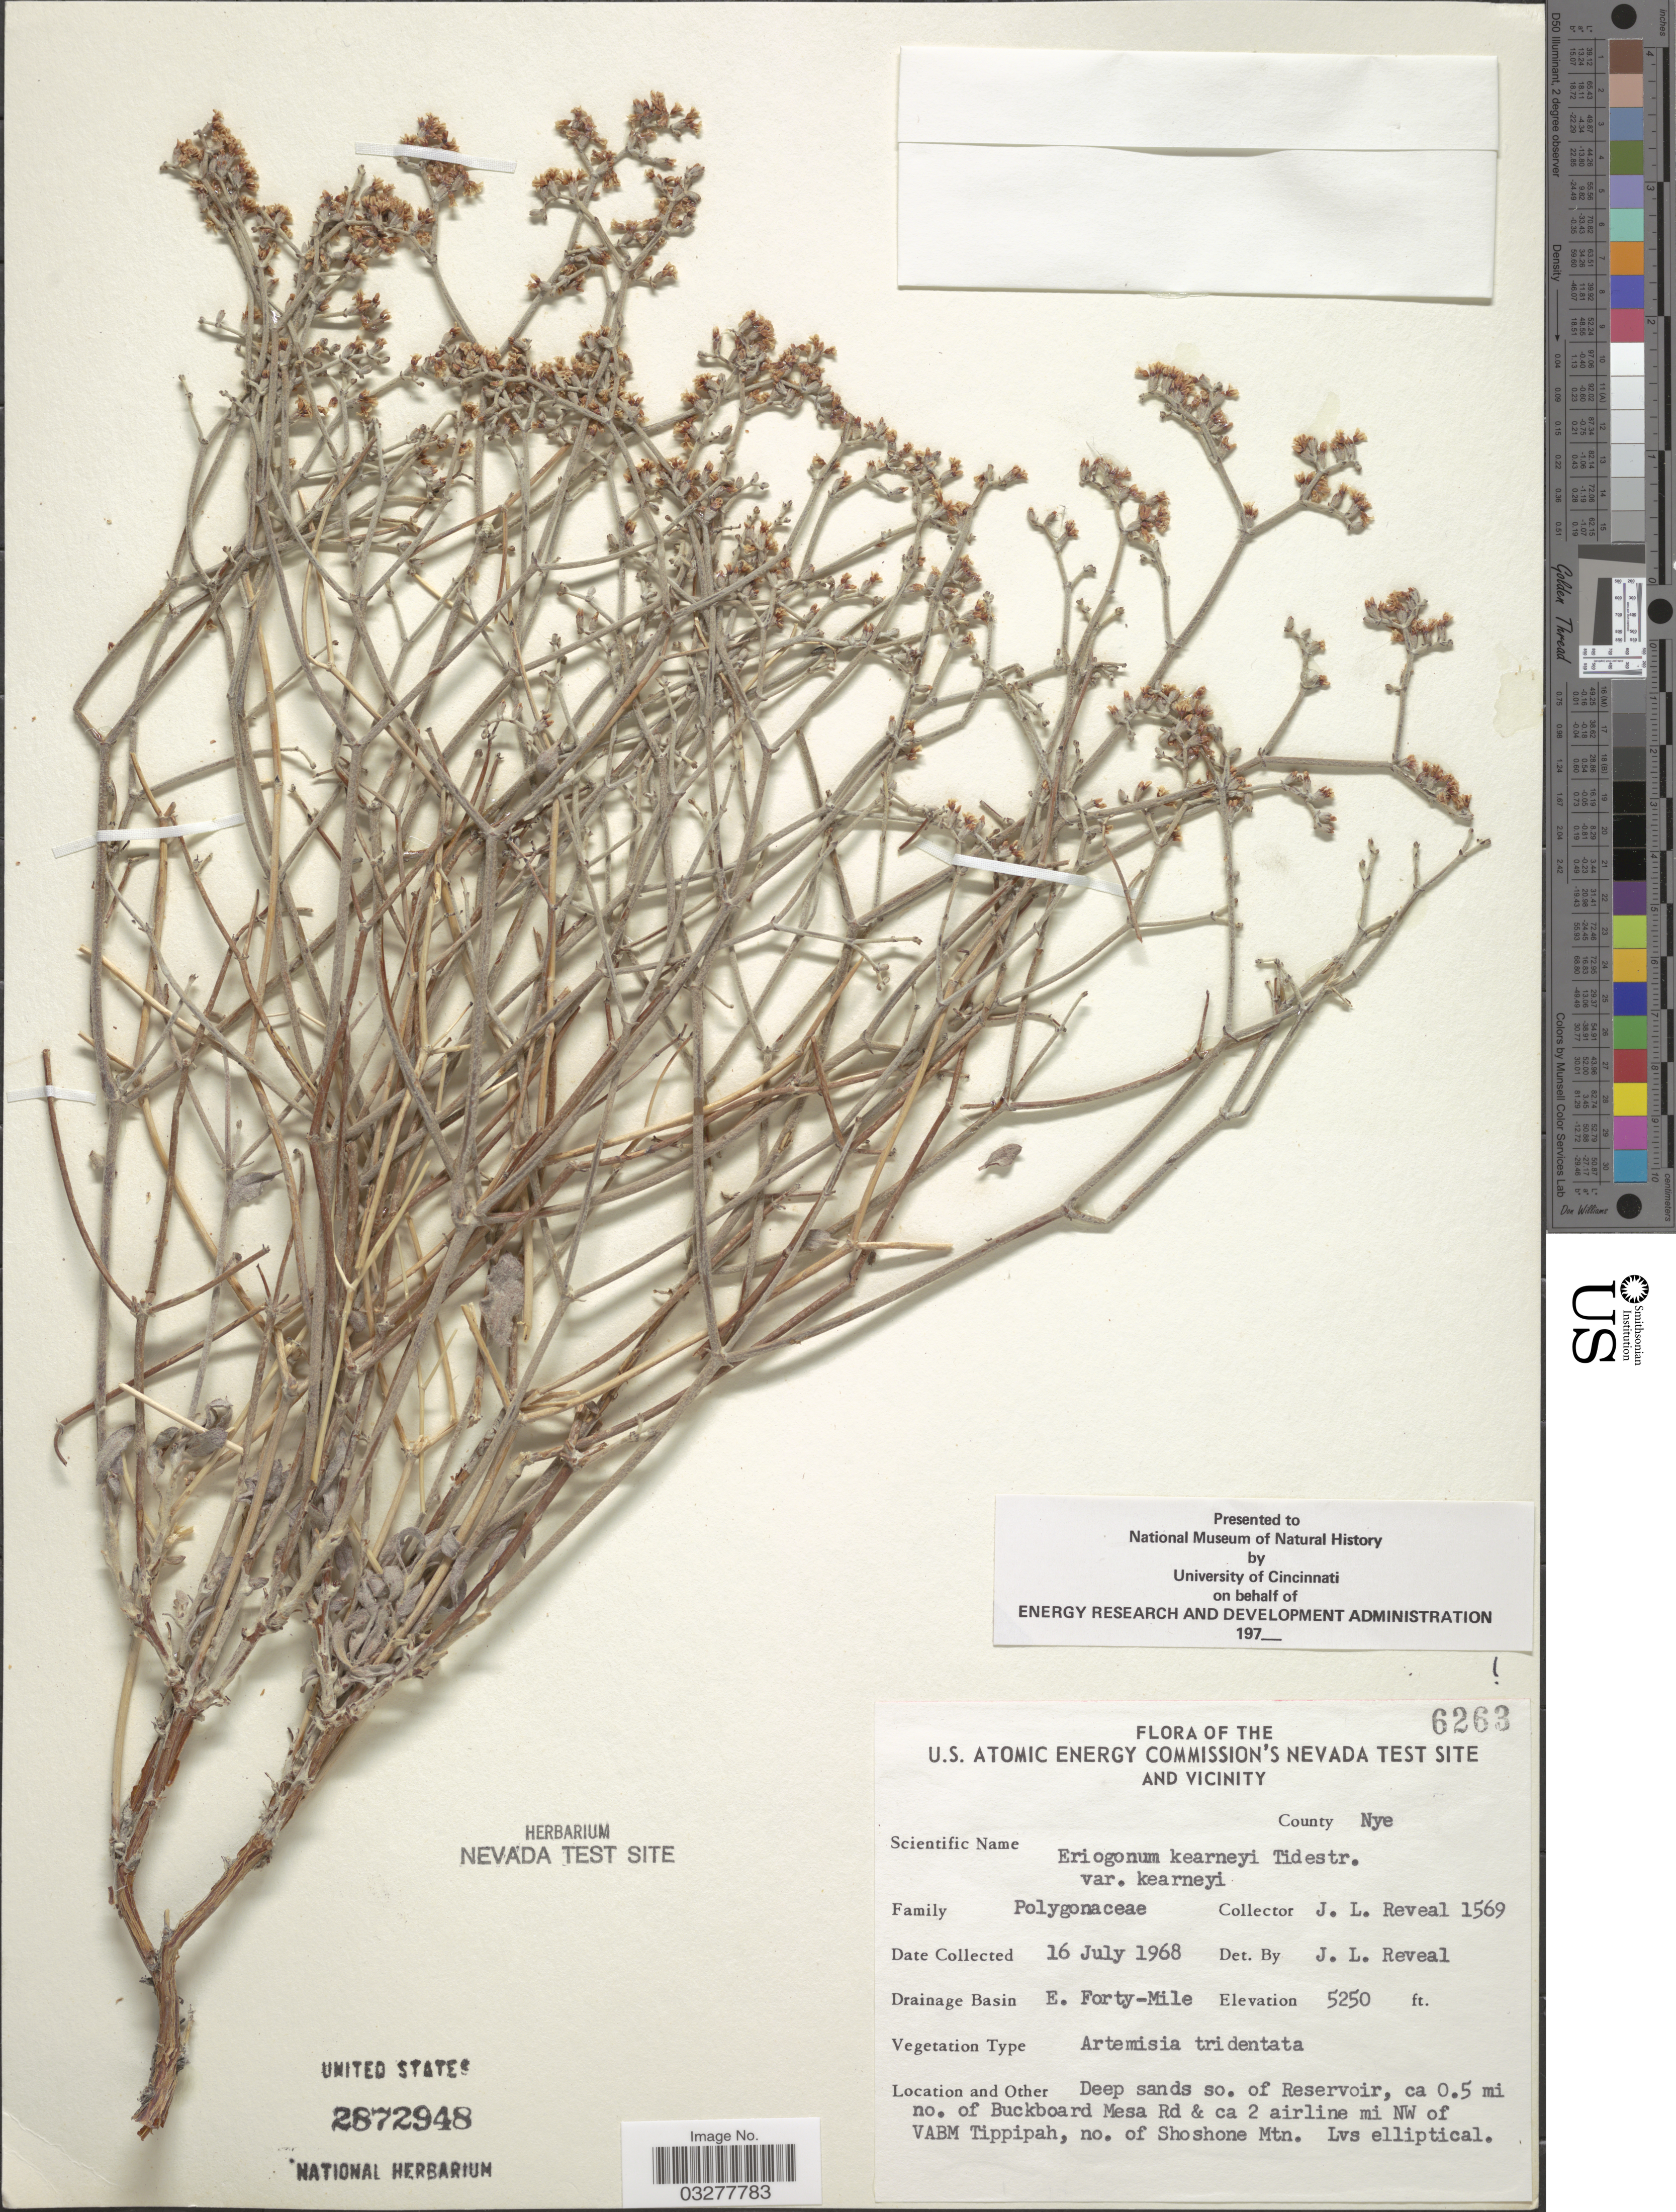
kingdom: Plantae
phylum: Tracheophyta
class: Magnoliopsida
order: Caryophyllales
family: Polygonaceae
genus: Eriogonum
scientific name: Eriogonum kearneyi var. kearneyi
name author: Tidestr.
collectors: J. L. Reveal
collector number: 1569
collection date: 1968-07-16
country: United States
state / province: Nevada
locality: U. S. Atomic Energy Commission's Nevada Test Site and Vicinity. County Nye. Drainage Basin E. Forty-Mile. Deep sands so. of Reservoir, ca 0.5 mi no. of Buckboard Mesa Rd & ca 2 airline mi NW of VABM Tippipah, no. of Shoshone Mtn.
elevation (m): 1600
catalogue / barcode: US 2872948